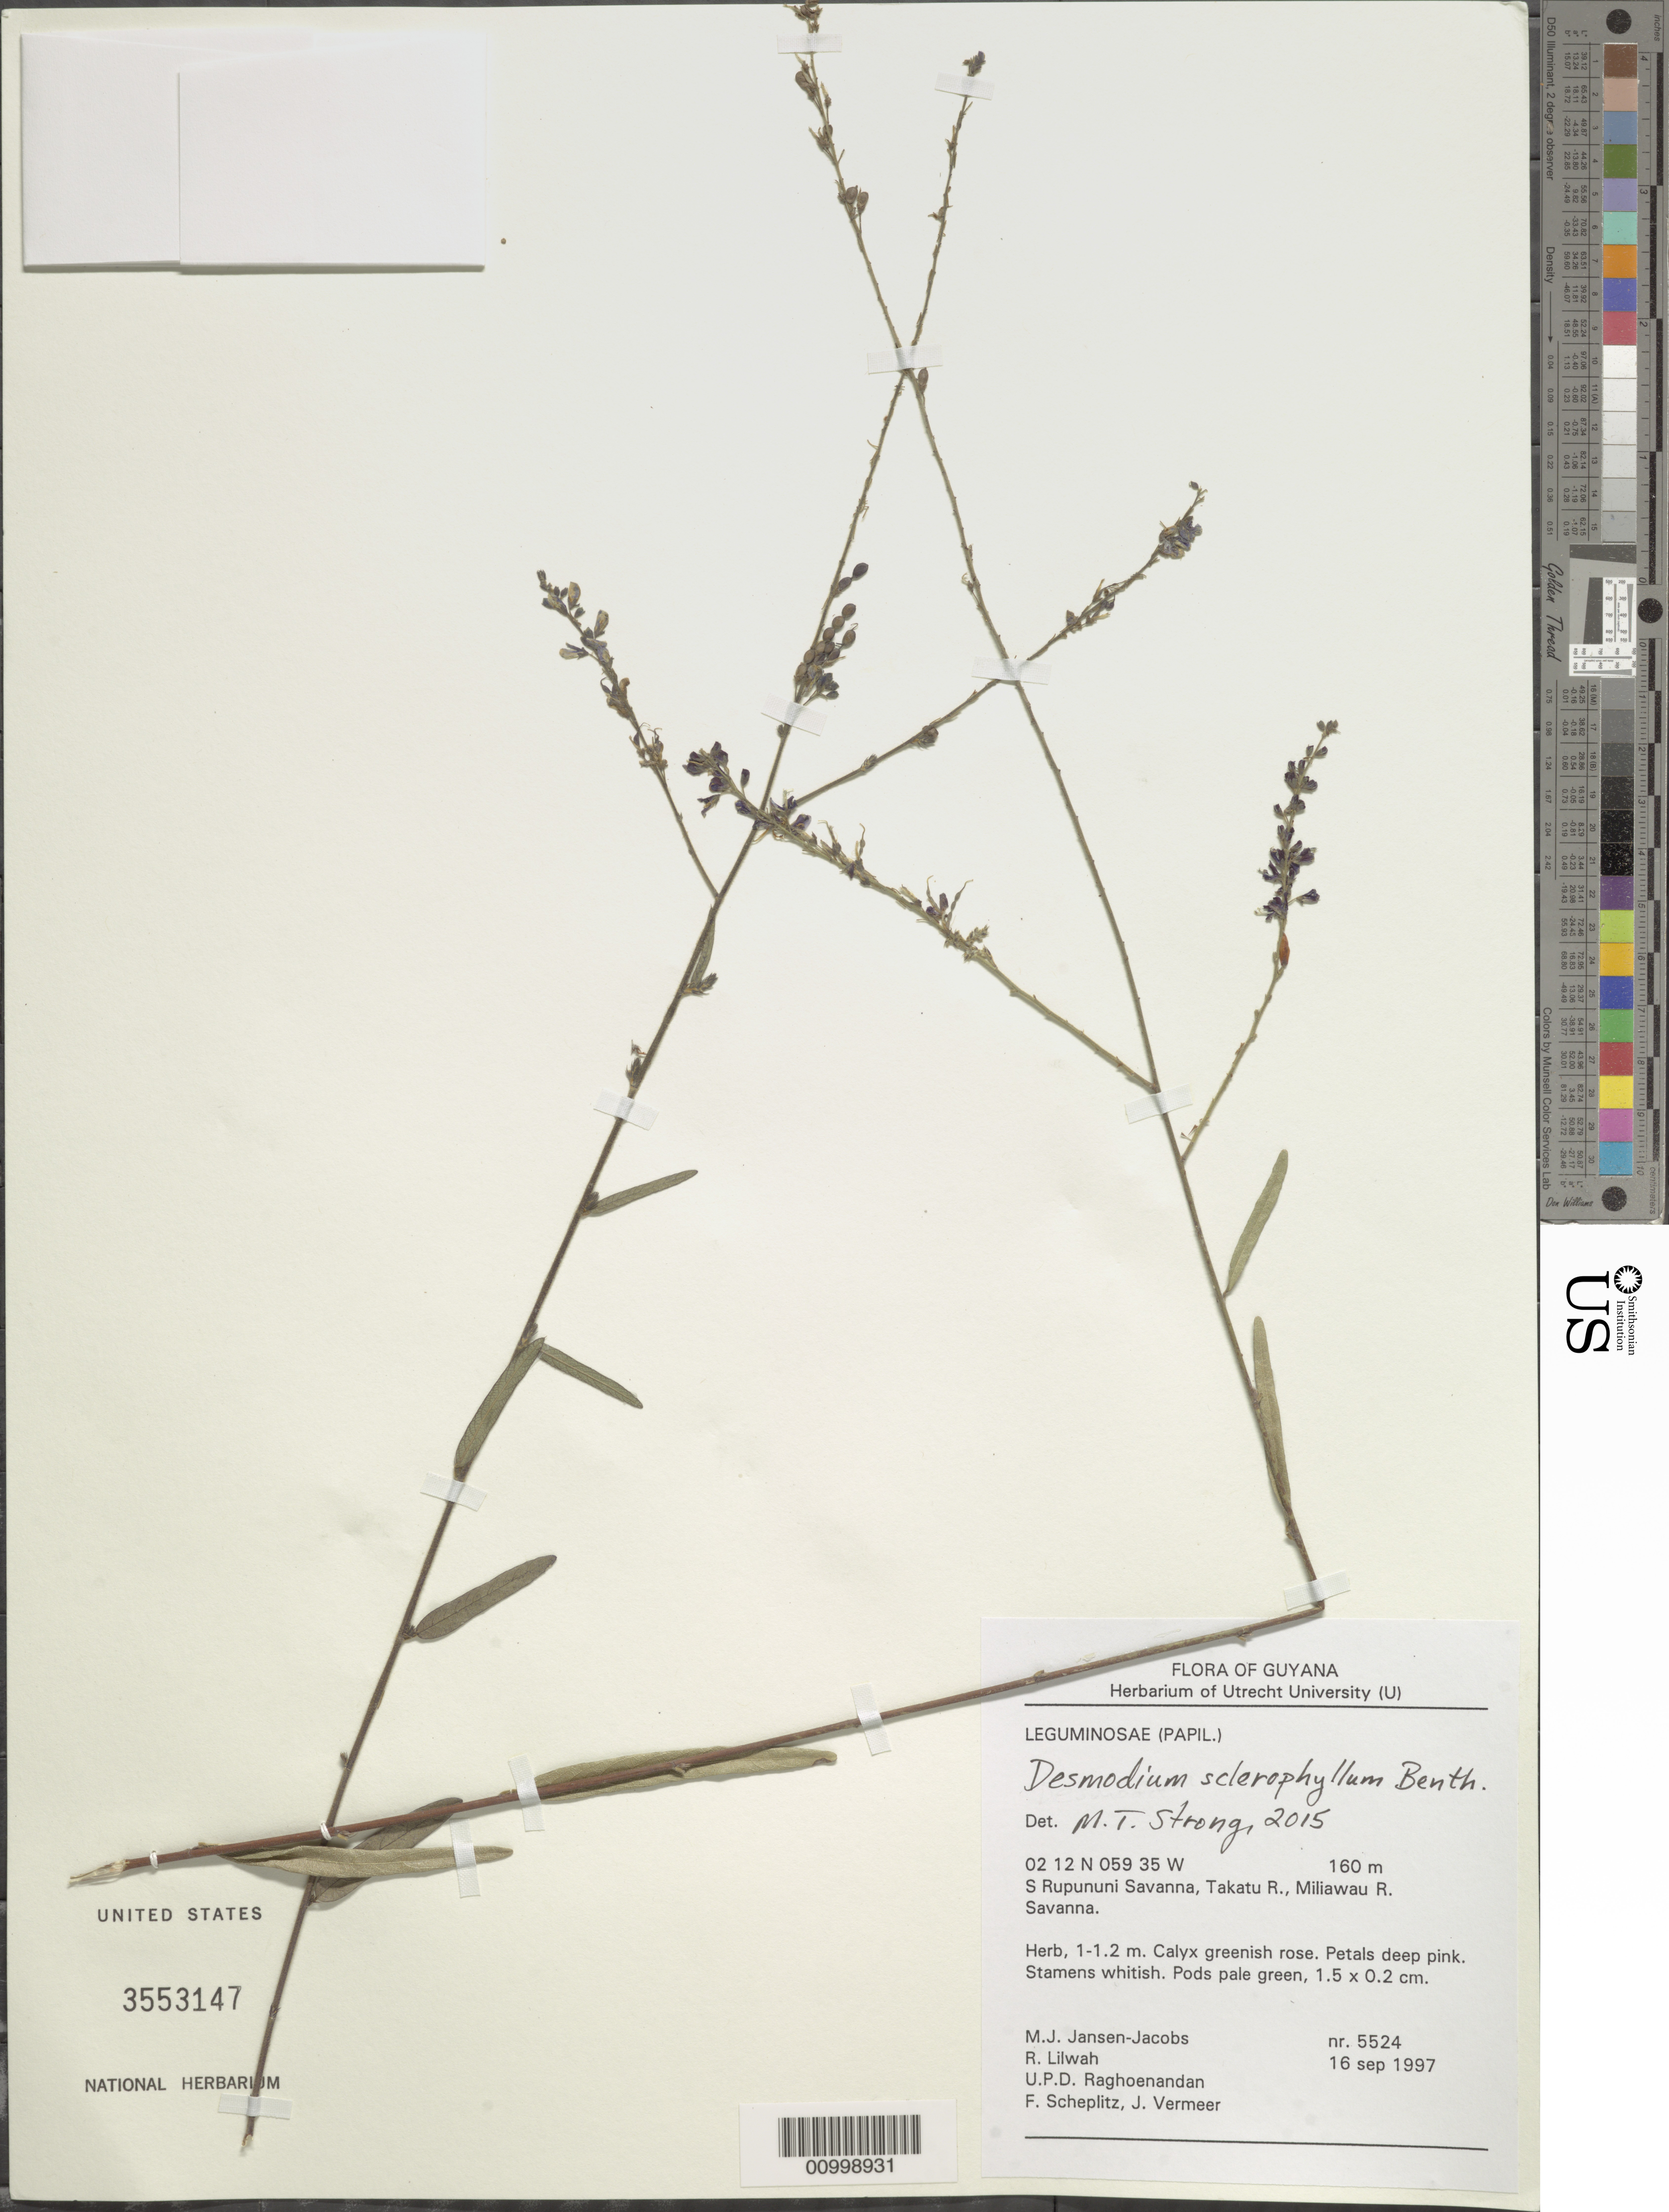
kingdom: Plantae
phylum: Tracheophyta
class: Magnoliopsida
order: Fabales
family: Fabaceae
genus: Desmodium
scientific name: Desmodium sclerophyllum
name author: Benth.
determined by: Strong, M. T., (US), Smithsonian Institution - National Museum of Natural History (UNITED STATES)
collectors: M. J. Jansen-Jacobs, R. Lilwah, U. Raghoenandan, F. Scheplitz & J. Vermeer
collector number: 5524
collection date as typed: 16-Sep-97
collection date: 1997-09-16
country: Guyana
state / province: U. Takutu-U. Essequibo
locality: S. Rupununi savanna, Takatu R., Miliawau R.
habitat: Savanna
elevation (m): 160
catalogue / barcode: US 3553147